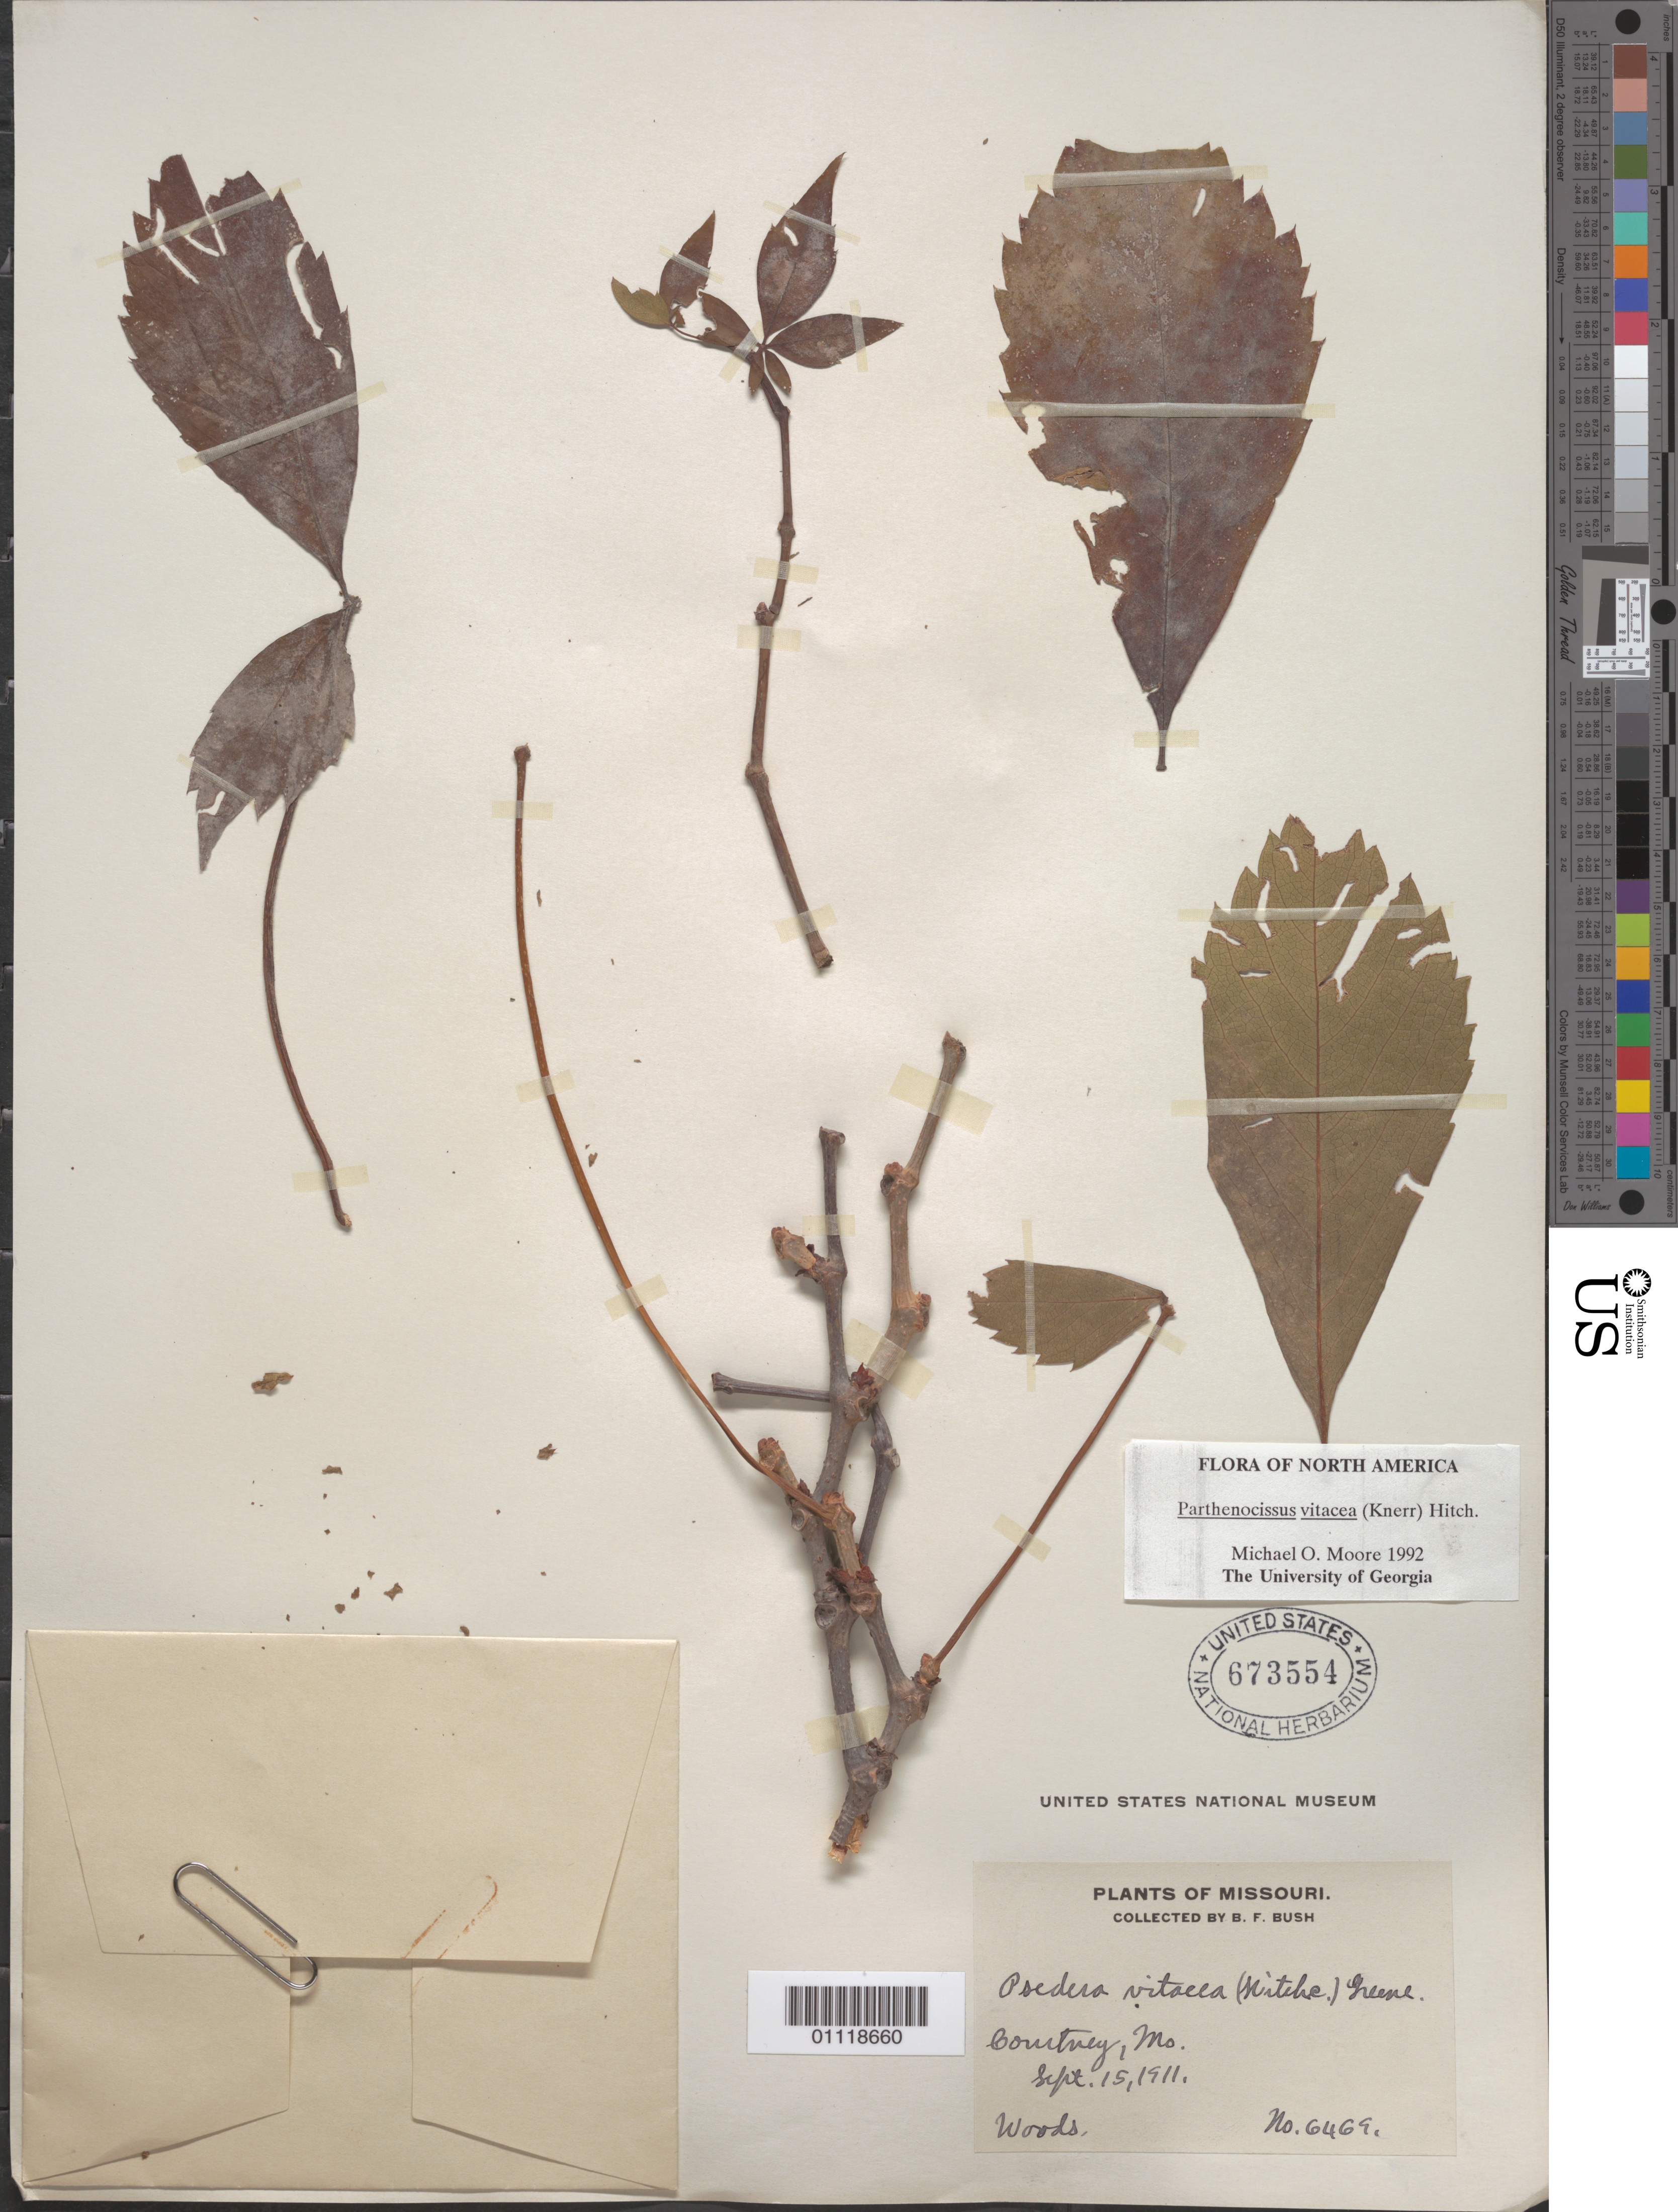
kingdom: Plantae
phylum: Tracheophyta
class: Magnoliopsida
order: Vitales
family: Vitaceae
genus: Parthenocissus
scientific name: Parthenocissus vitacea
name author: (Knerr) Hitchc.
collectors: B. F. Bush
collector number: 6469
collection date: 1911-09-15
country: United States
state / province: Missouri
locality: Courtney.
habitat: Woods.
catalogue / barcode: US 673554